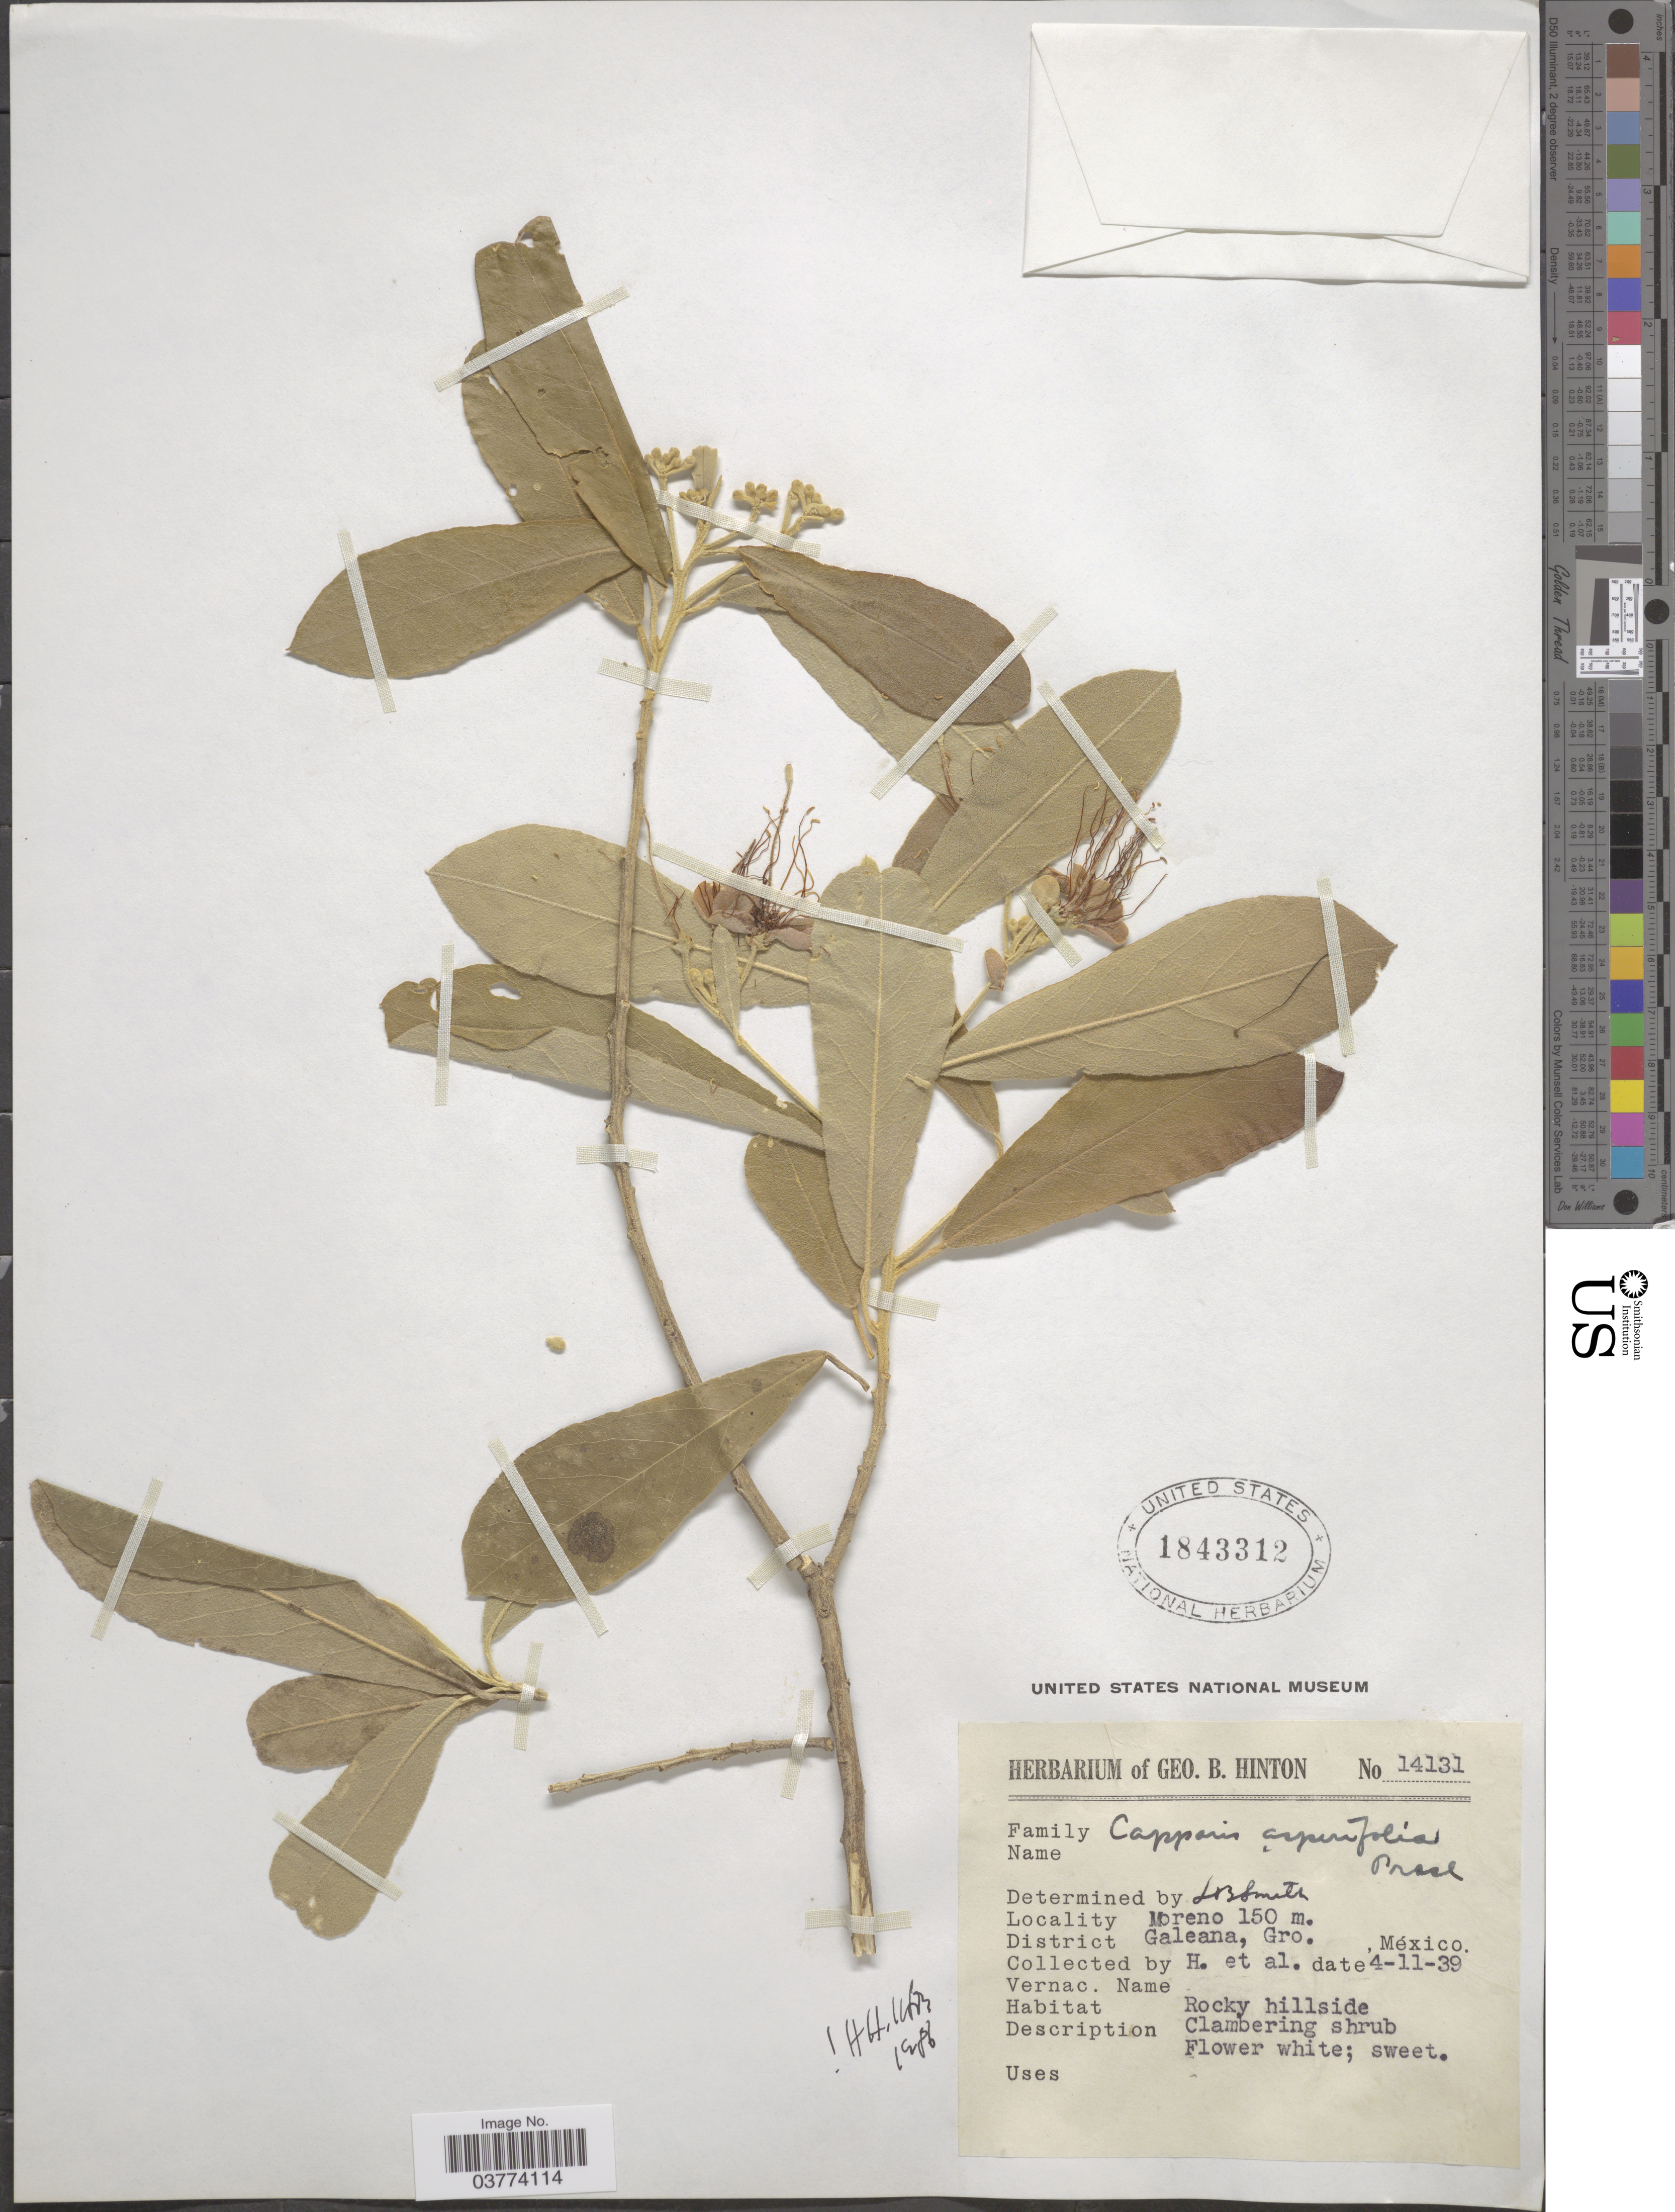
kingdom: Plantae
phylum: Tracheophyta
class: Magnoliopsida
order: Brassicales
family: Capparaceae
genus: Quadrella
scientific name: Quadrella asperifolia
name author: (C. Presl) Iltis & Cornejo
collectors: G. B. Hinton & et al.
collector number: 14131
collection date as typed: Transcribed d/m/y: 4/11/39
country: Mexico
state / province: Guerrero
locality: Moreno. District Galeana, Gro.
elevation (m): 150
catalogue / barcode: US 1843312